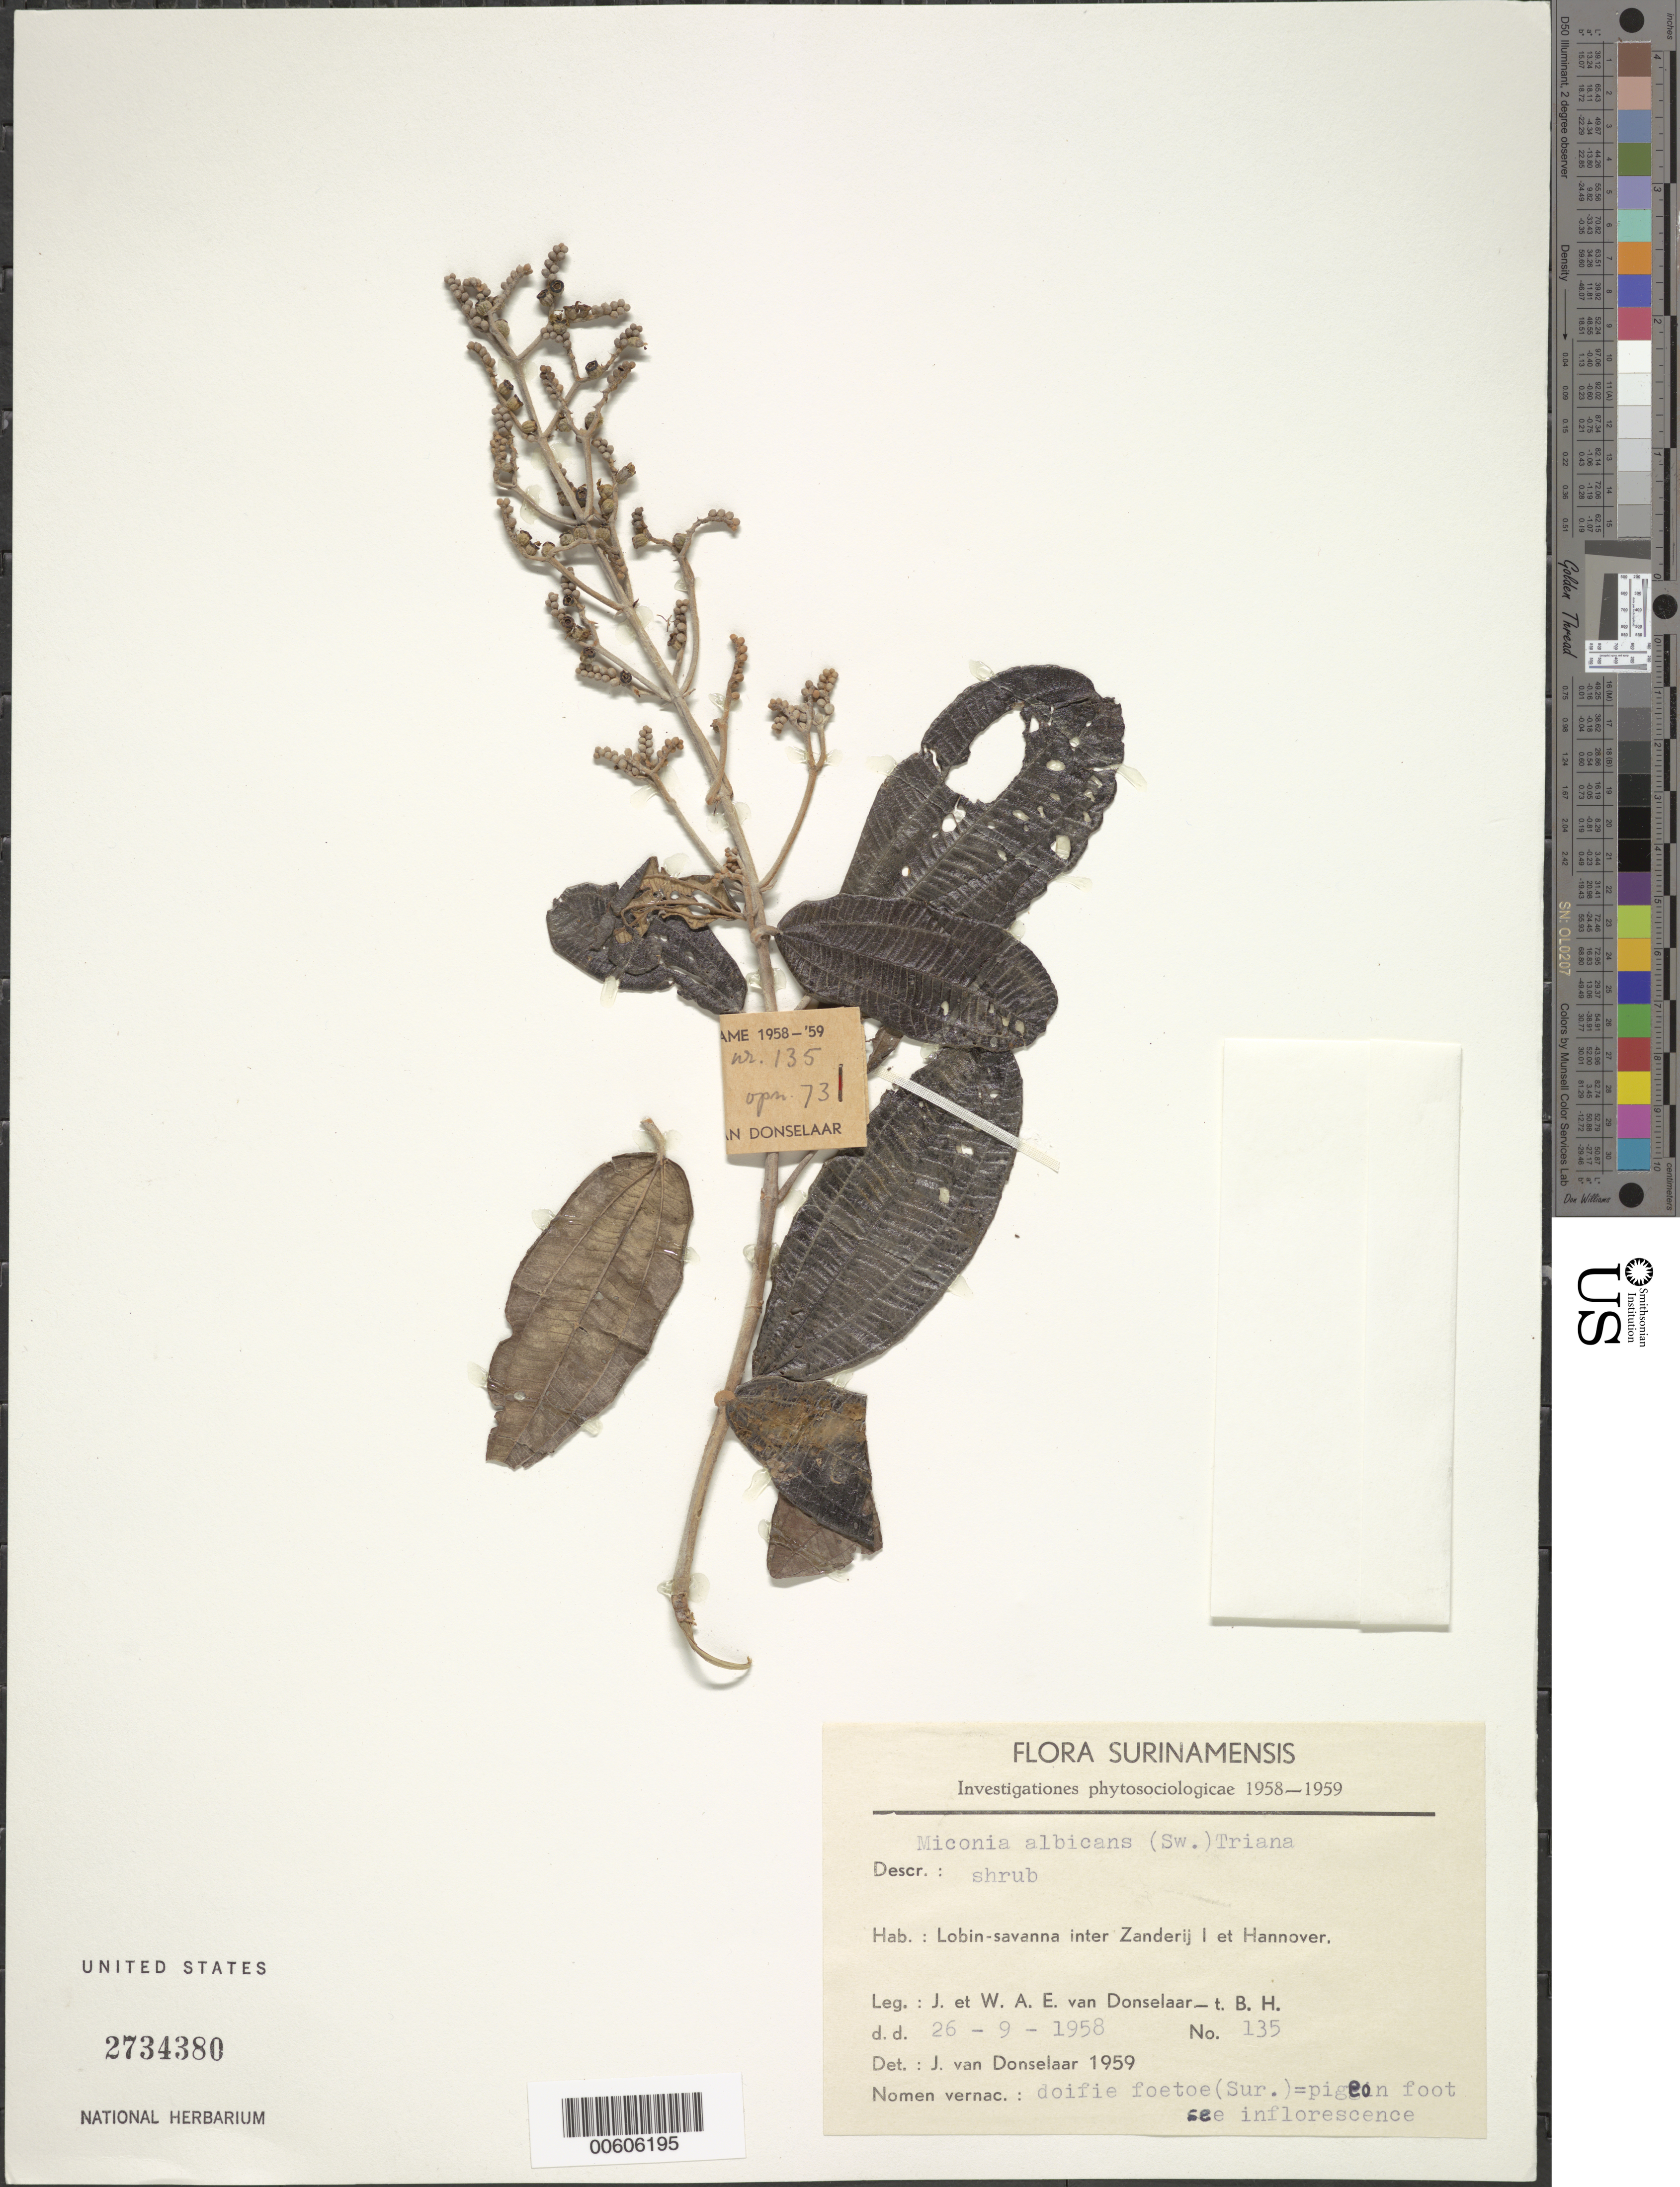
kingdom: Plantae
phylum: Tracheophyta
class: Magnoliopsida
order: Myrtales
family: Melastomataceae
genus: Miconia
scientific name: Miconia albicans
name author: (Sw.) Triana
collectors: J. Donselaar & W. Van Donselaar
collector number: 135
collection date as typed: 26-Sep-58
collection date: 1958-09-26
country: Suriname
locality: Zanderij I, to Hannover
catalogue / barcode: US 2734380